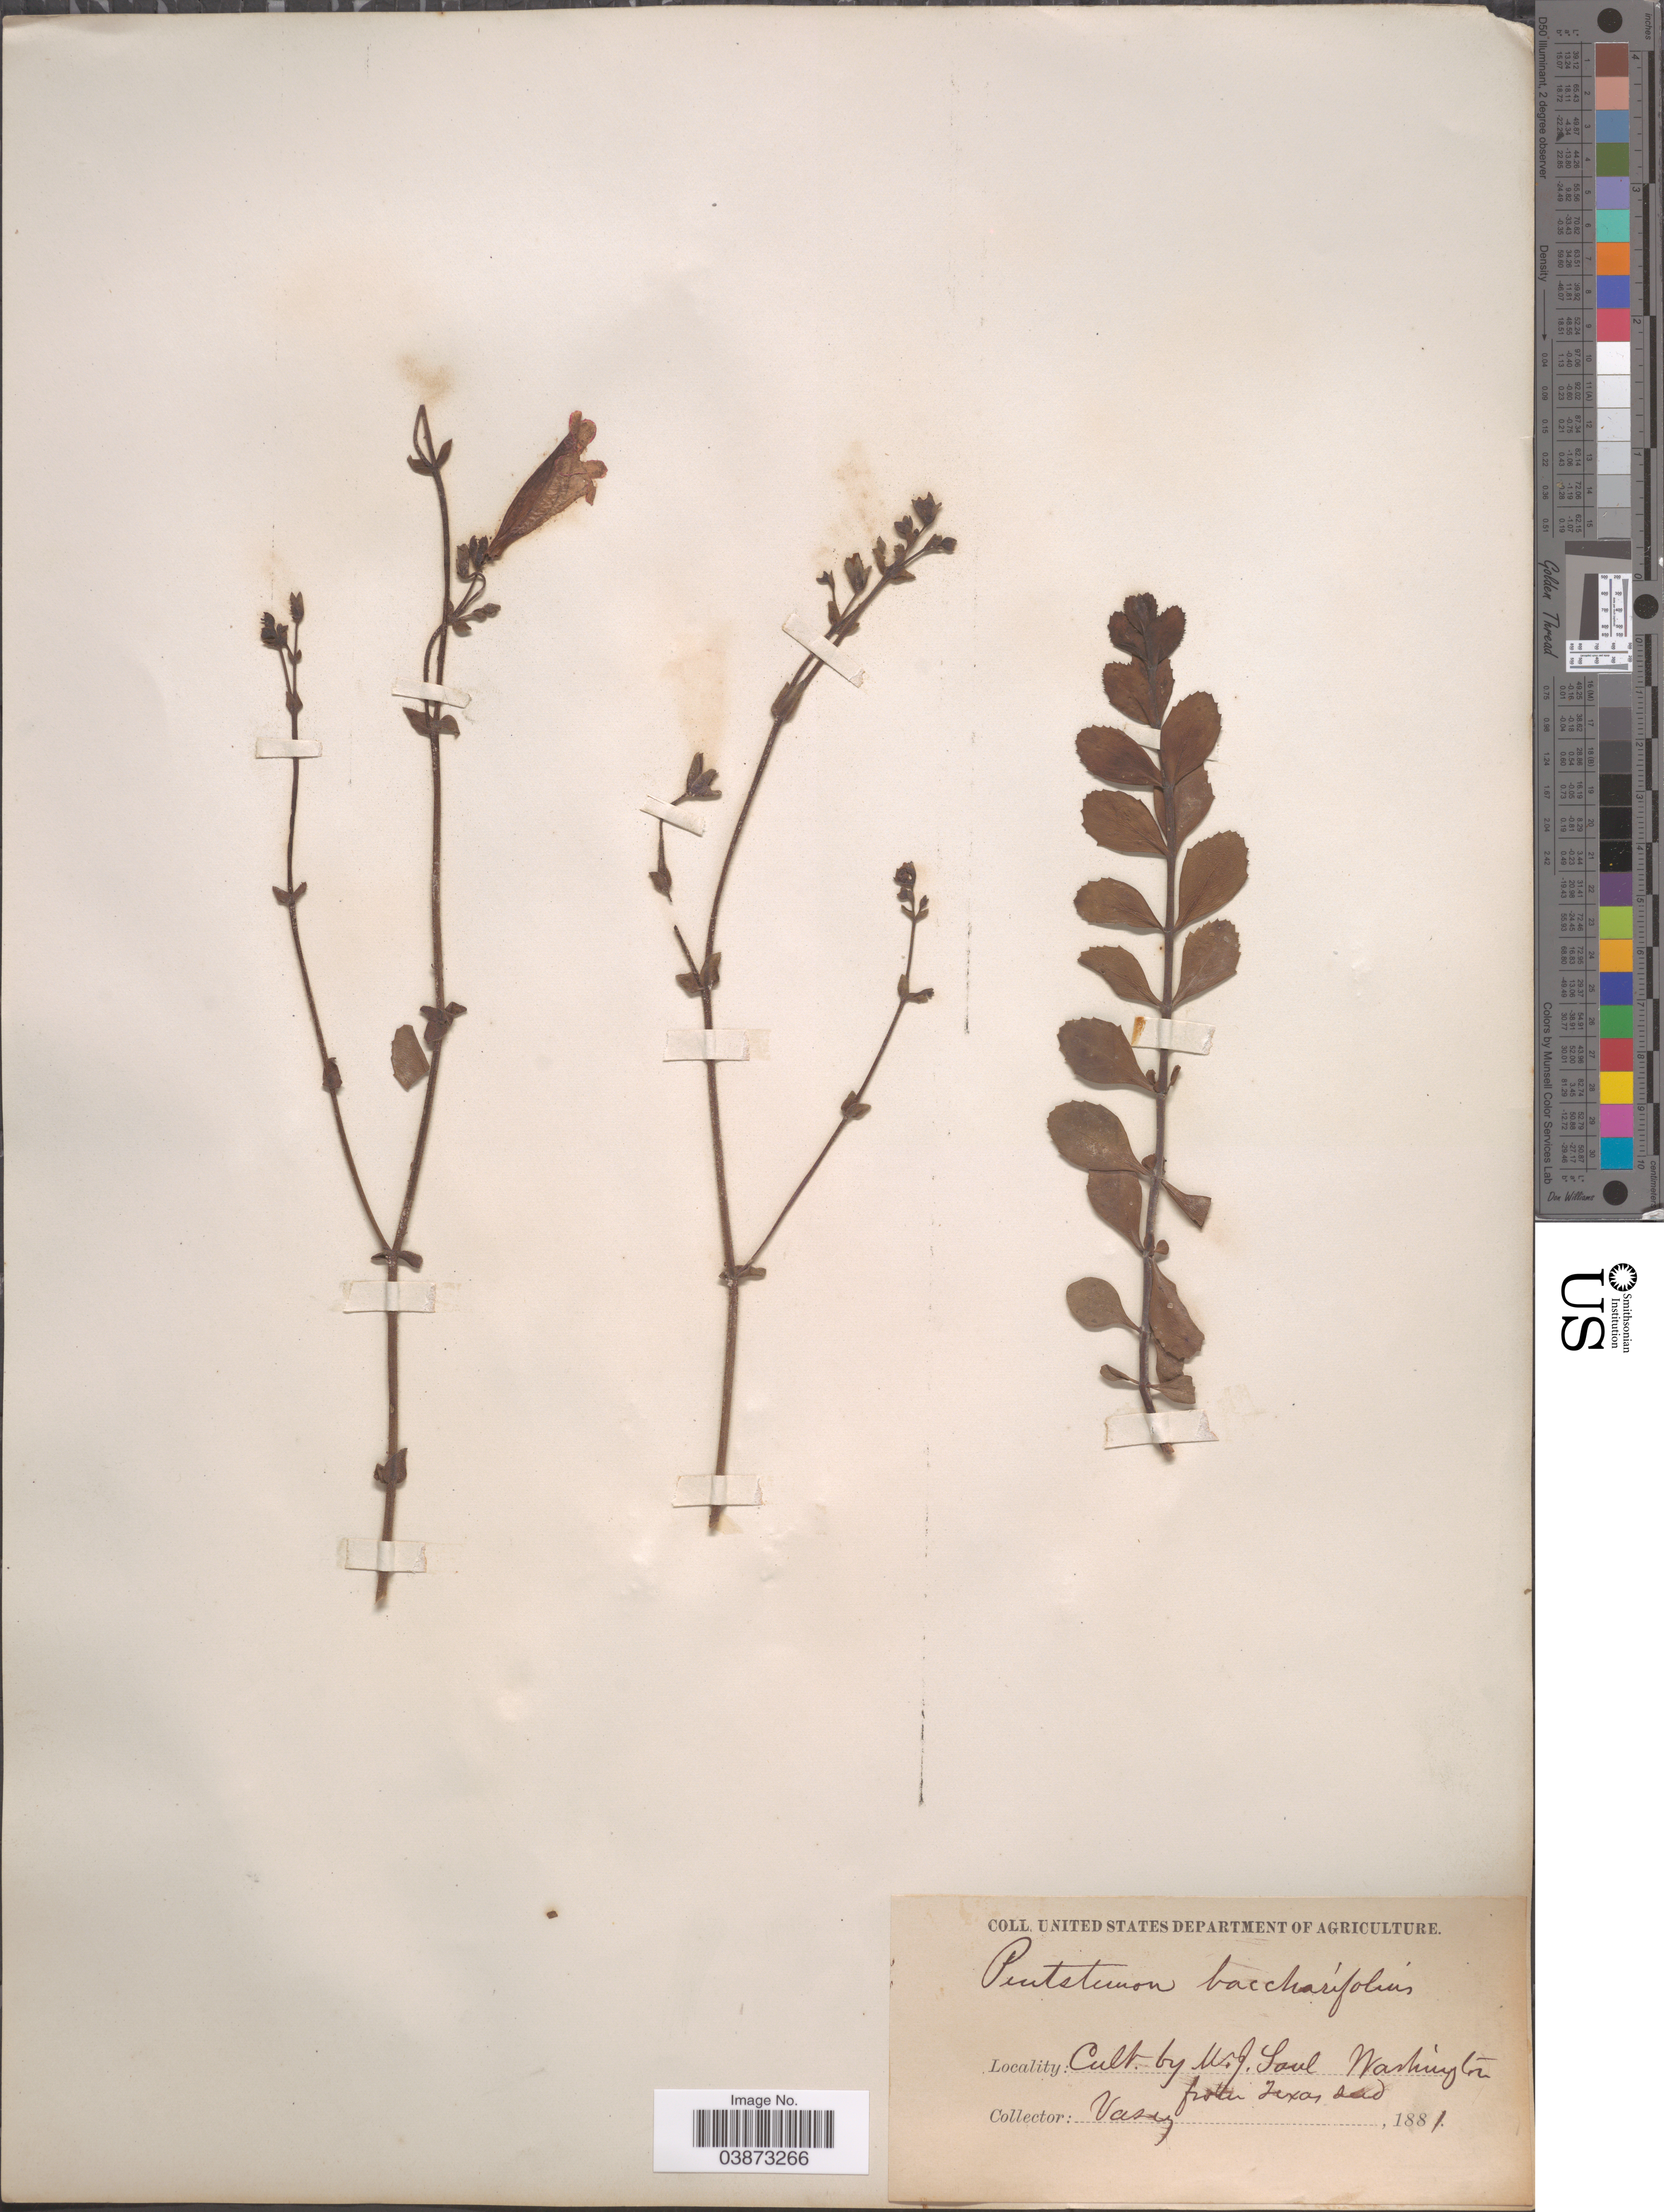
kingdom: Plantae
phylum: Tracheophyta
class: Magnoliopsida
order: Lamiales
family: Plantaginaceae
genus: Penstemon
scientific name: Penstemon baccharifolius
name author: Hook.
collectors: Vasey, --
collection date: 1881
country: United States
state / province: Washington